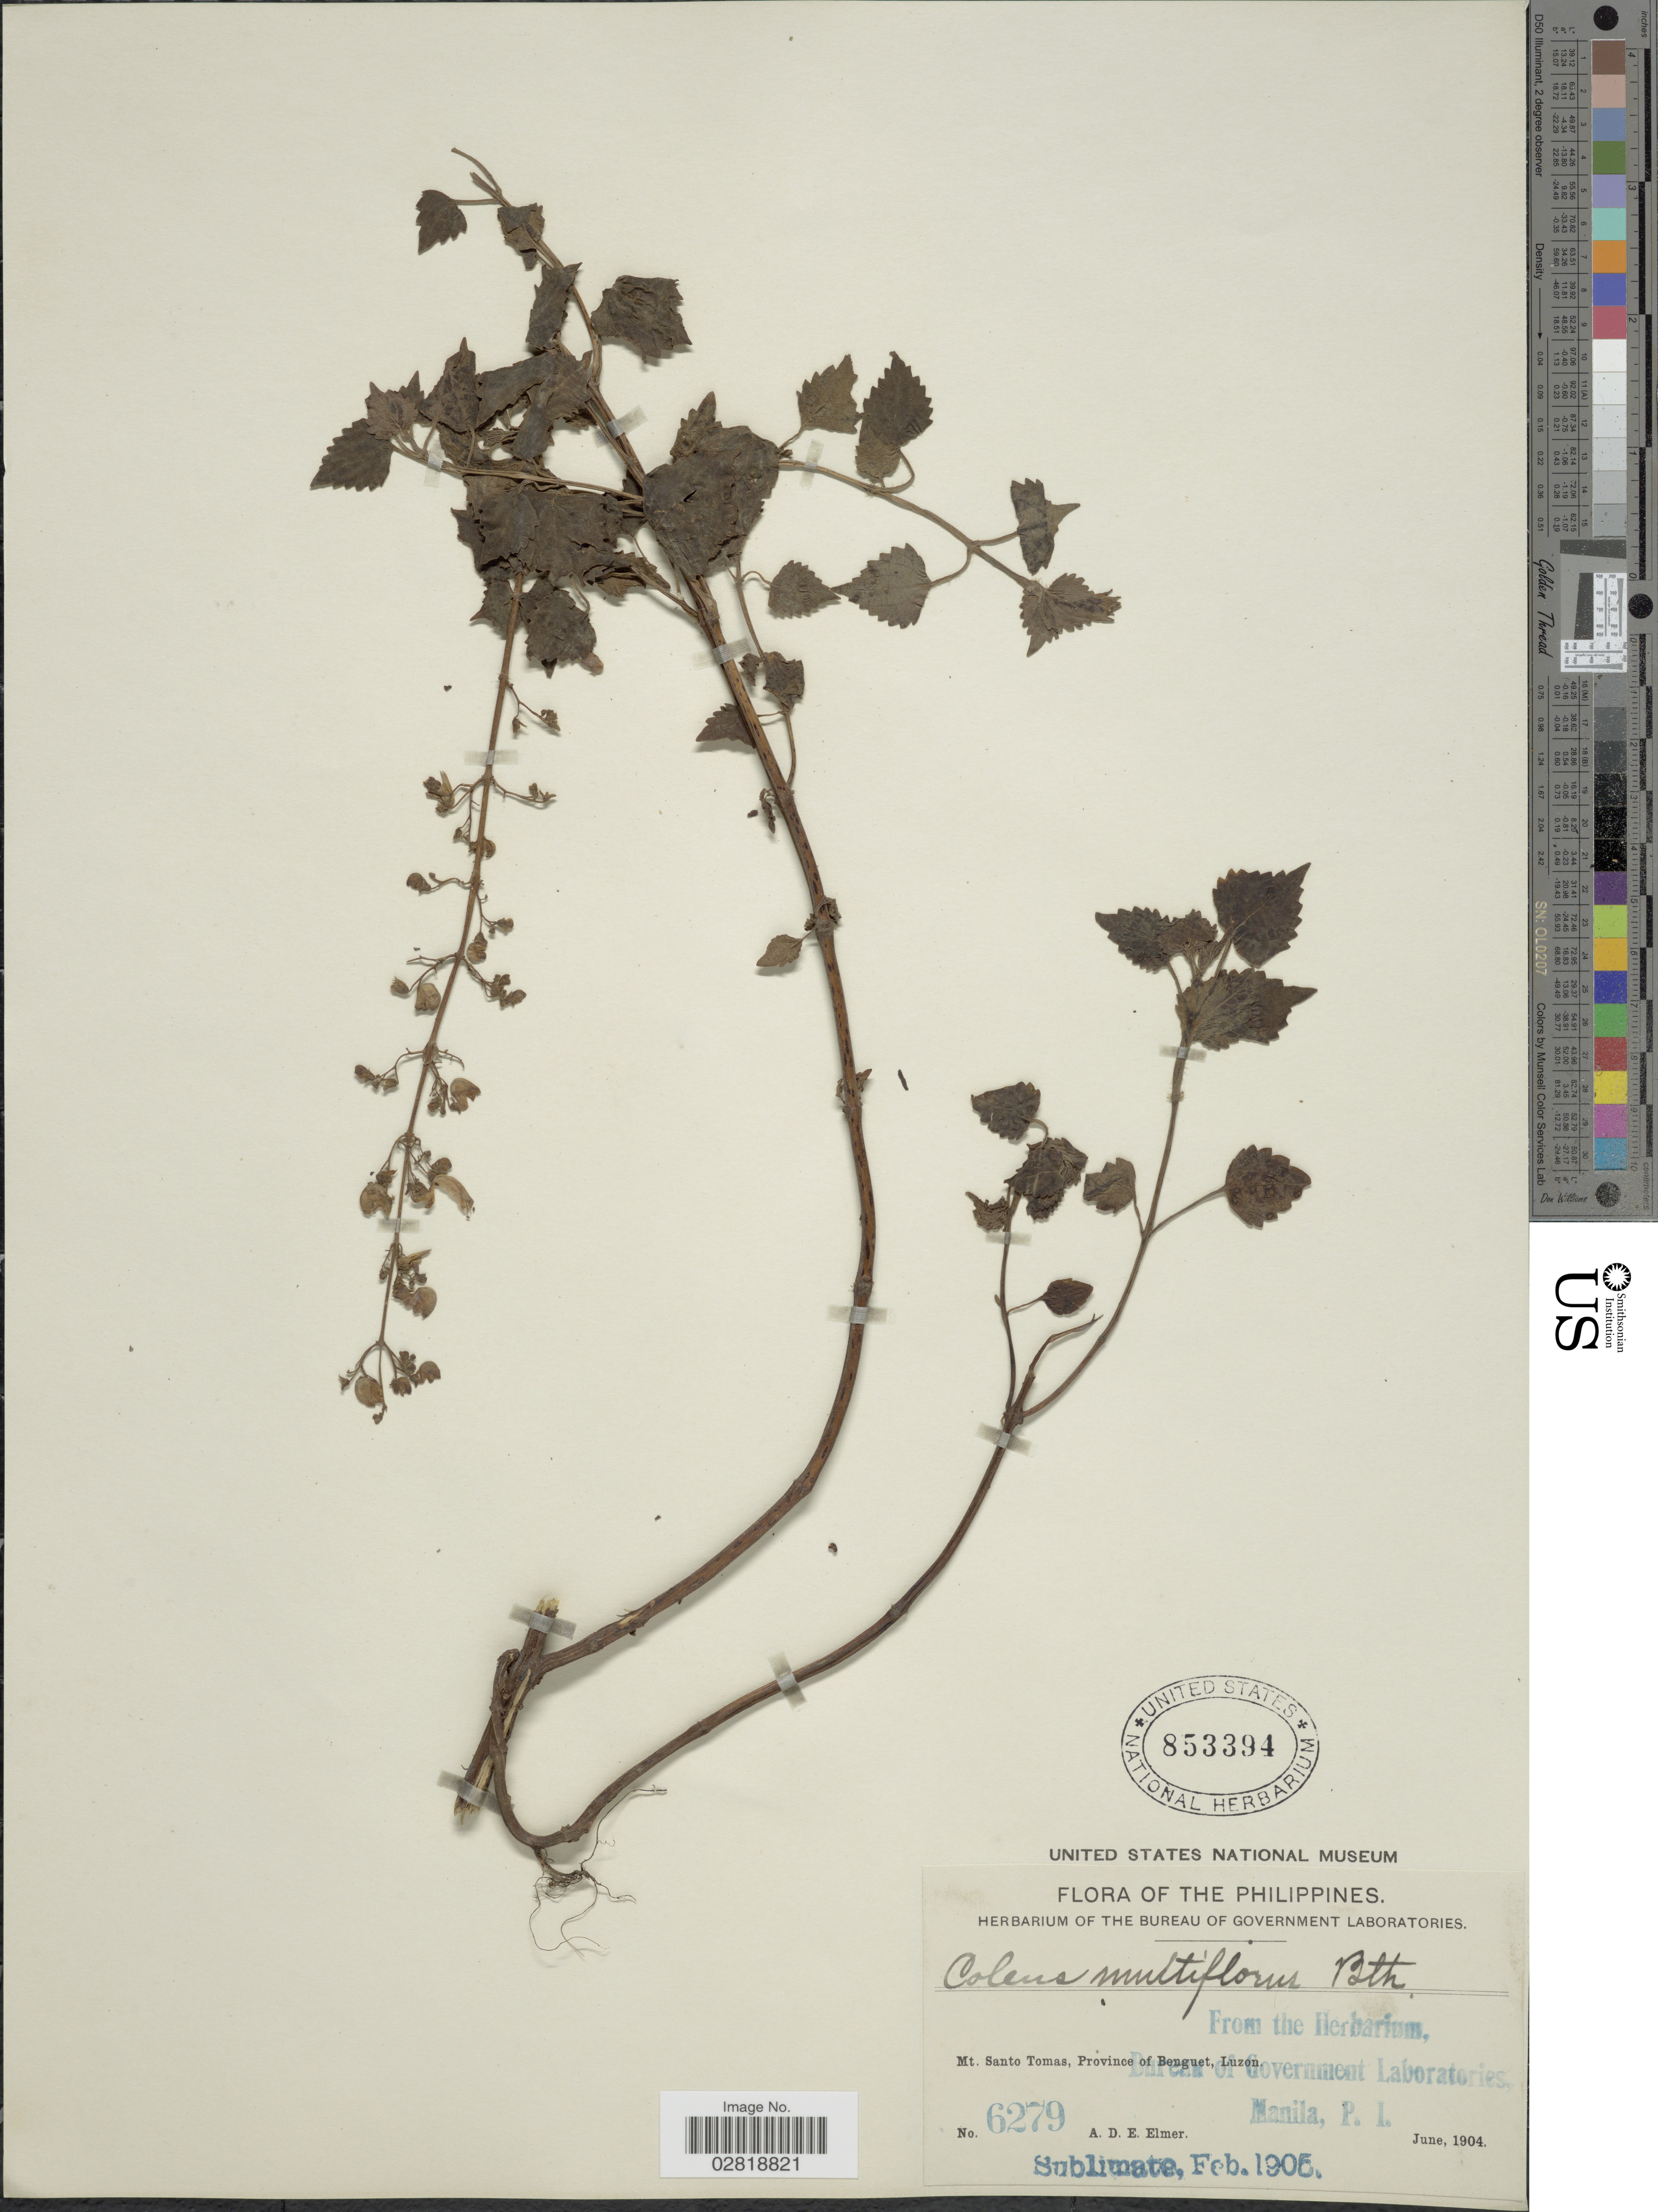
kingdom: Plantae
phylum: Tracheophyta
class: Magnoliopsida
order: Lamiales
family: Lamiaceae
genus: Plectranthus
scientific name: Plectranthus scutellarioides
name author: (L.) R. Br.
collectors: A. D. E. Elmer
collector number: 6279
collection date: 1904-06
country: Philippines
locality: Mt. Santo Tomas, Province of Benguet, Luzon.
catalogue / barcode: US 853394